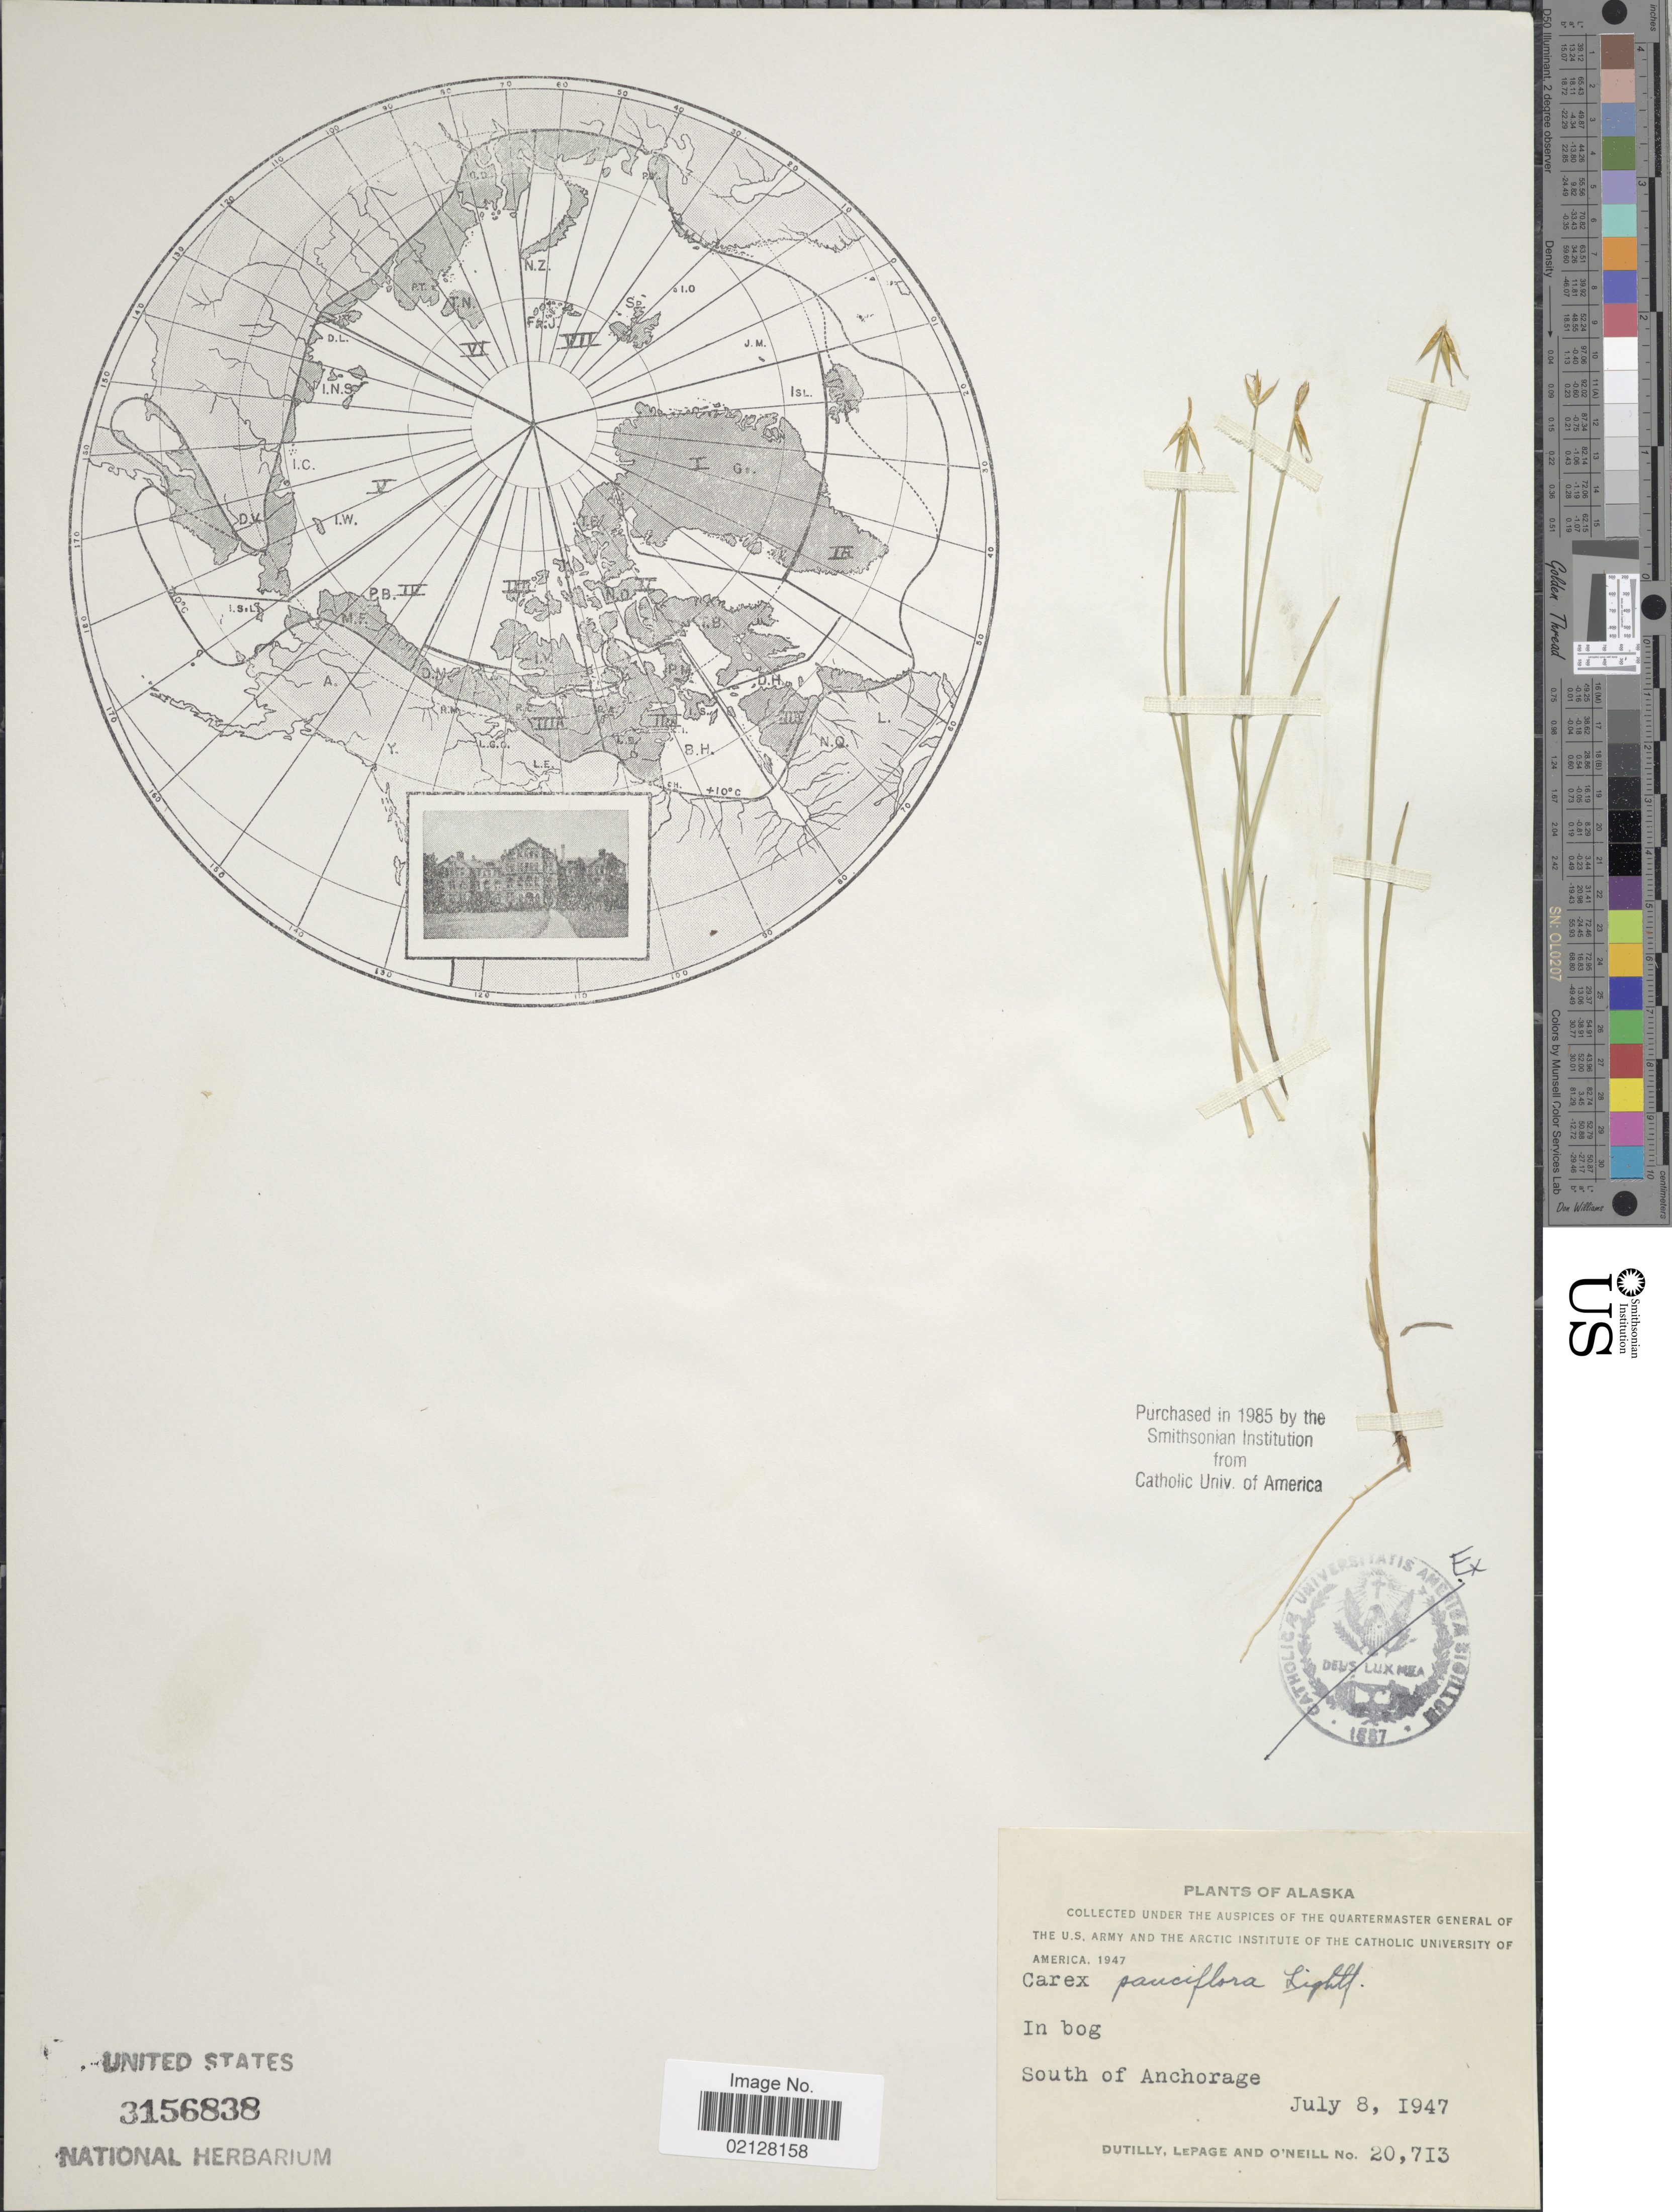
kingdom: Plantae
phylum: Tracheophyta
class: Liliopsida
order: Poales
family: Cyperaceae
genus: Carex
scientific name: Carex pauciflora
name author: Lightf.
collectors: -. Dutilly, -. LePage & O' Neill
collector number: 20713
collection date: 1947-07-08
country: United States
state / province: Alaska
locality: South of Anchorage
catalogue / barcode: US 3156838